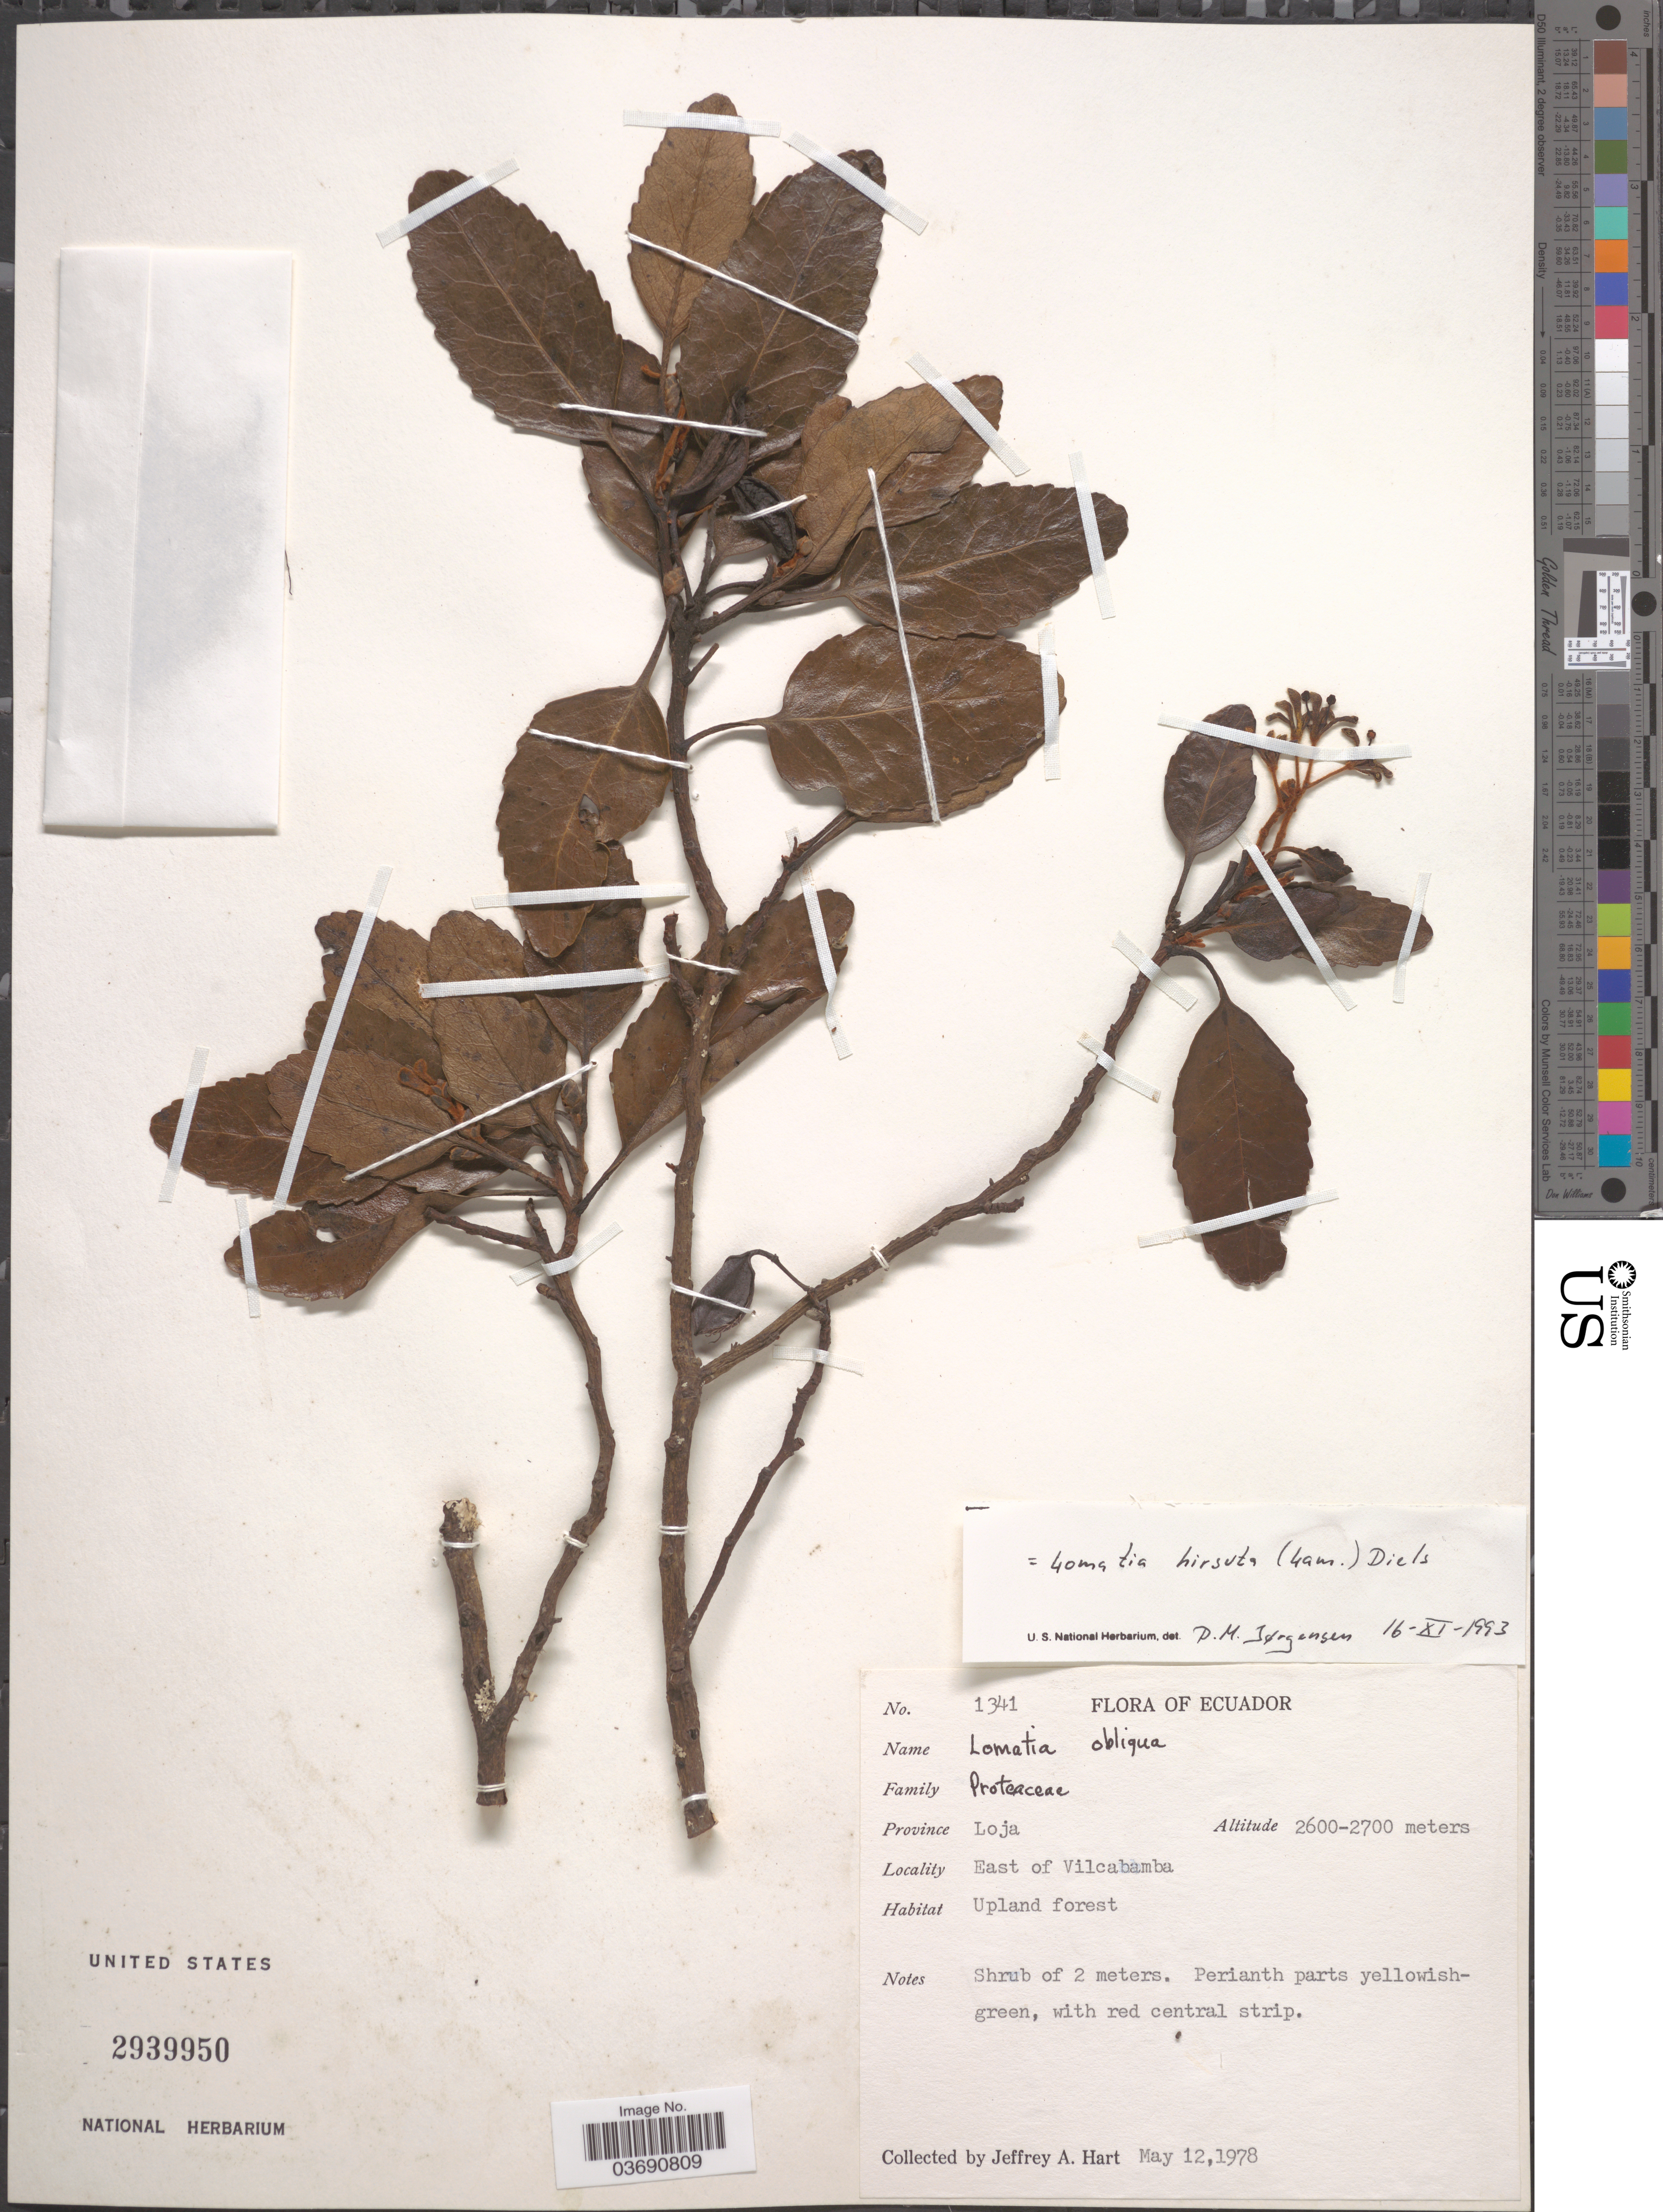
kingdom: Plantae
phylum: Tracheophyta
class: Magnoliopsida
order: Proteales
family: Proteaceae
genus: Lomatia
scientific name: Lomatia hirsuta subsp. hirsuta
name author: (Lam.) Diels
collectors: J. A. Hart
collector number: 1341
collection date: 1978-05-12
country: Ecuador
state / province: Loja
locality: East of Vilcabamba.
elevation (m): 2600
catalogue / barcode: US 2939950